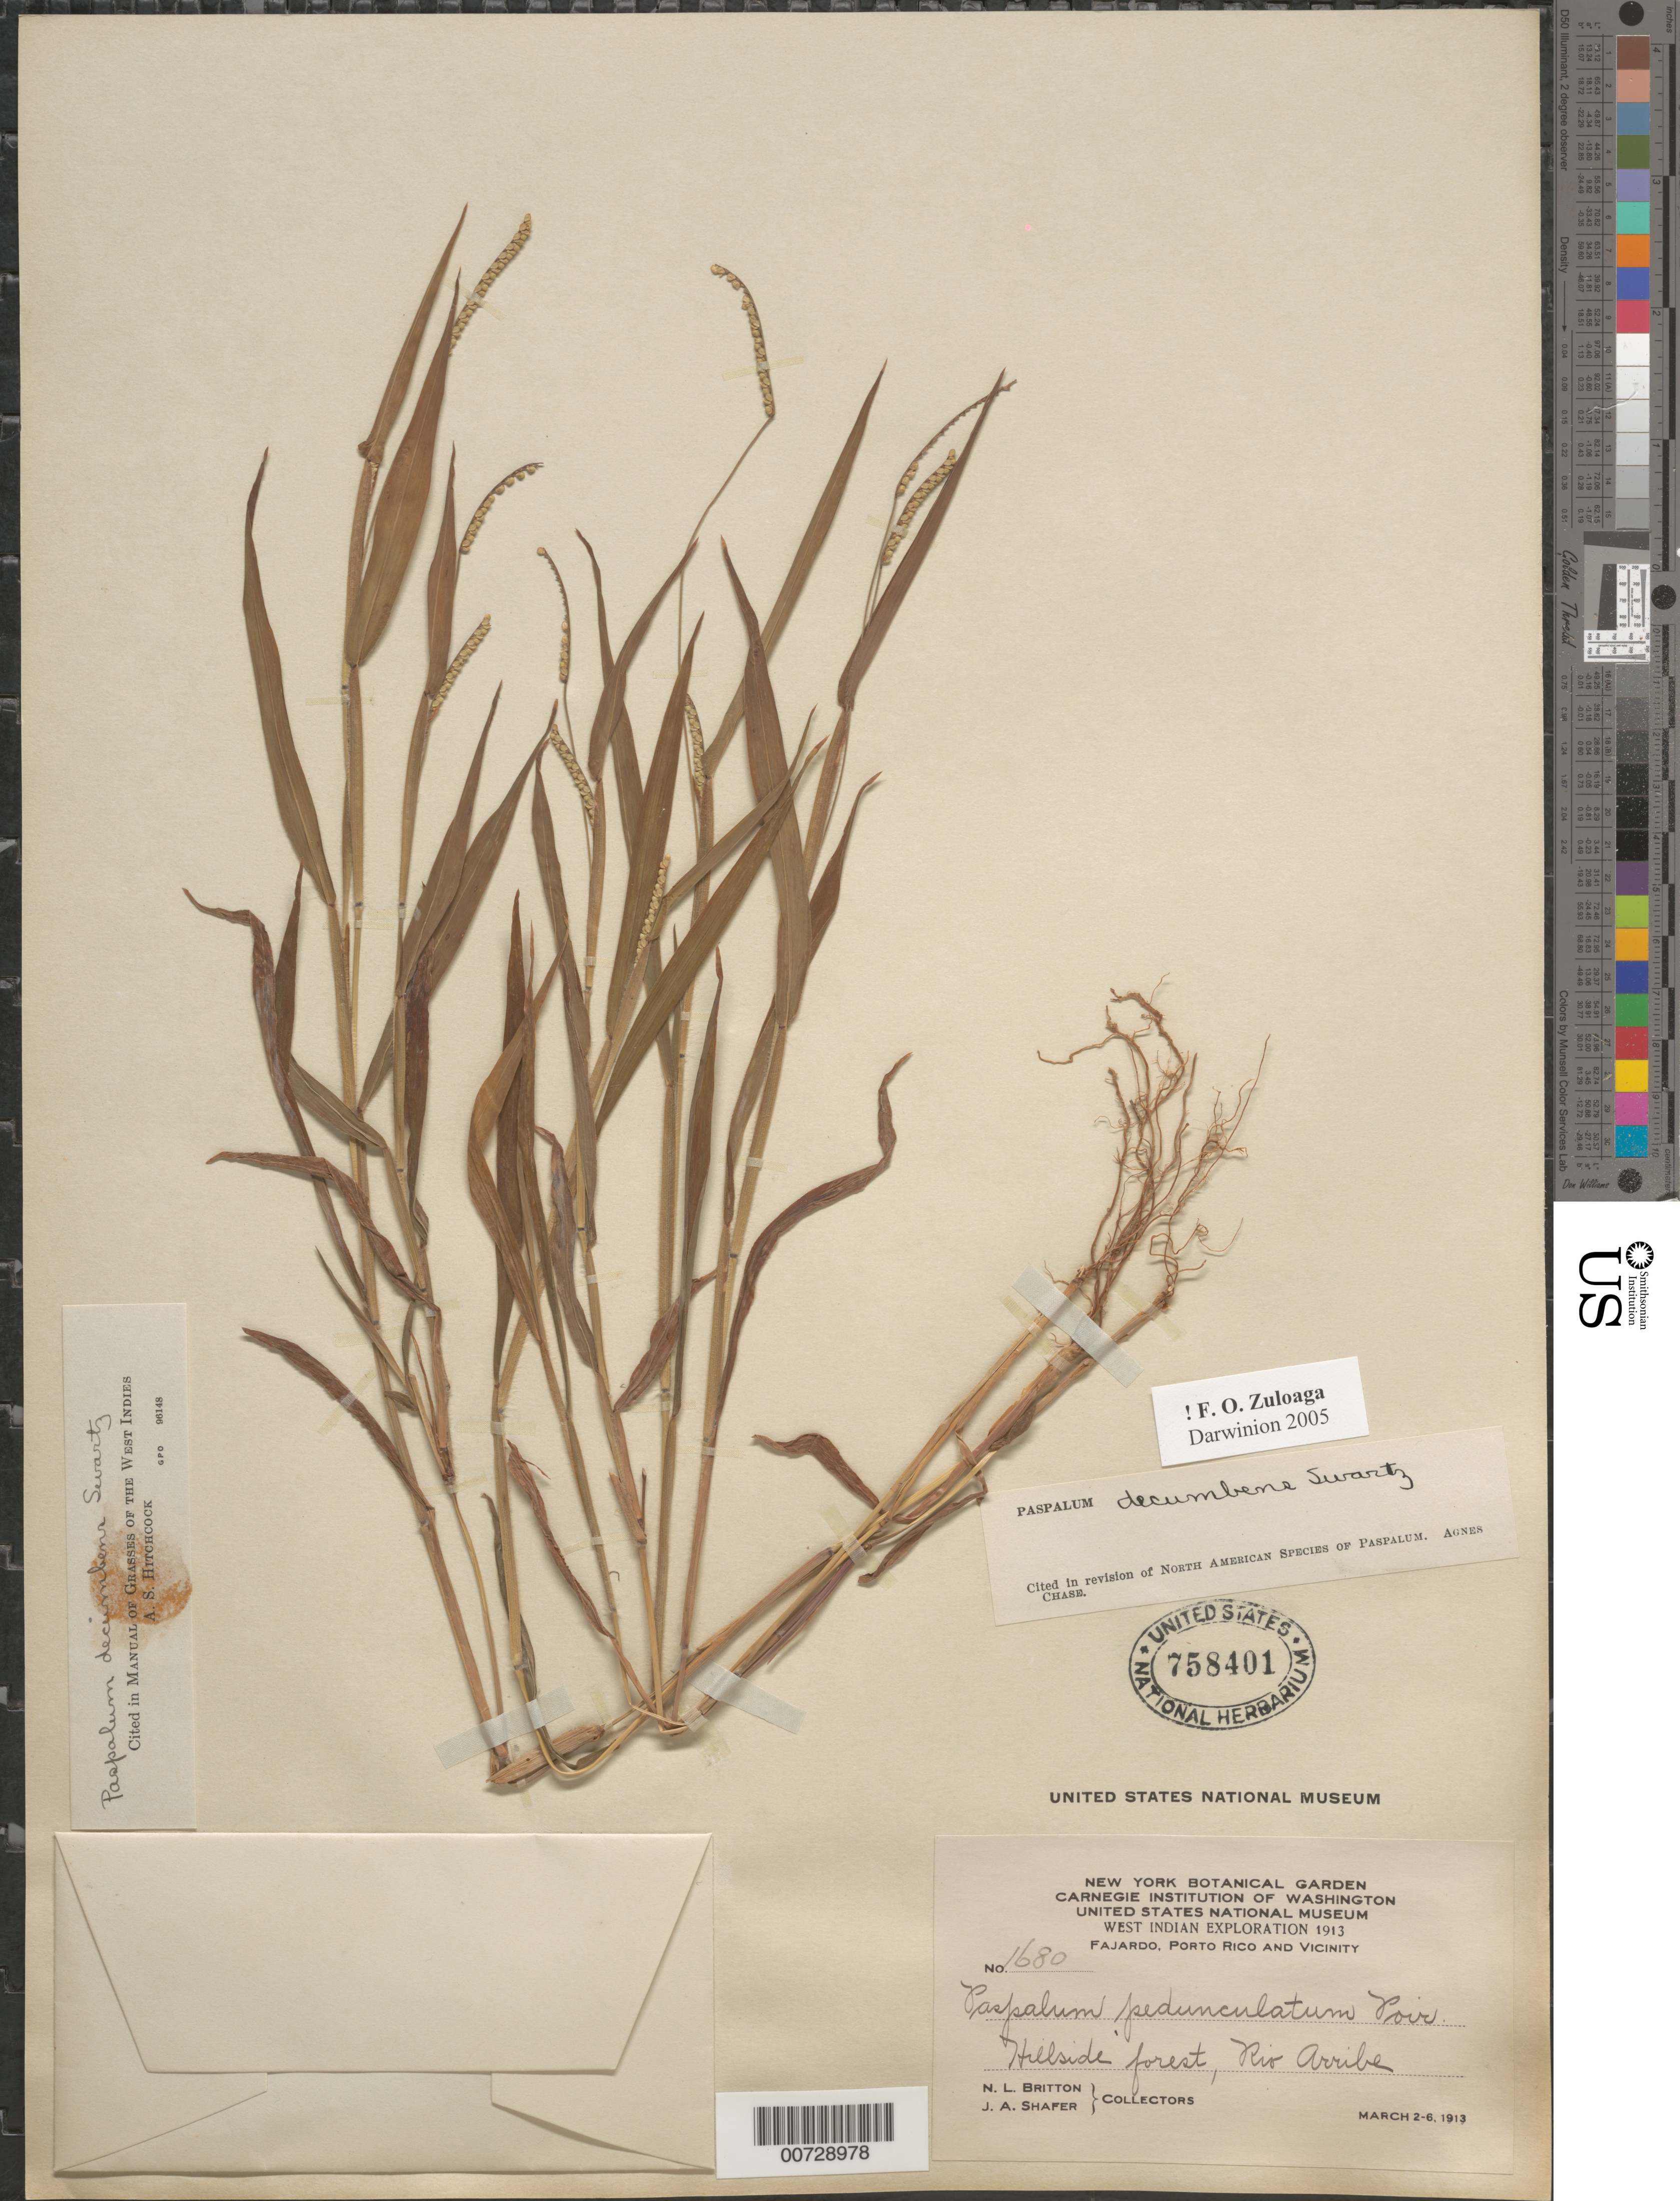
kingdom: Plantae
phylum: Tracheophyta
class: Liliopsida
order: Poales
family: Poaceae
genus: Paspalum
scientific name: Paspalum decumbens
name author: Sw.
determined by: Chase, [M.] Agnes, (US)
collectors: N. Britton & J. A. Shafer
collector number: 1680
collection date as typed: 02 Mar 1913 to 06 Mar 1913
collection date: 1913-03-02/1913-03-06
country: Puerto Rico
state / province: Fajardo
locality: Fajardo, Río Arriba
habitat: Hillside forest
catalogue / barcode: US 758401